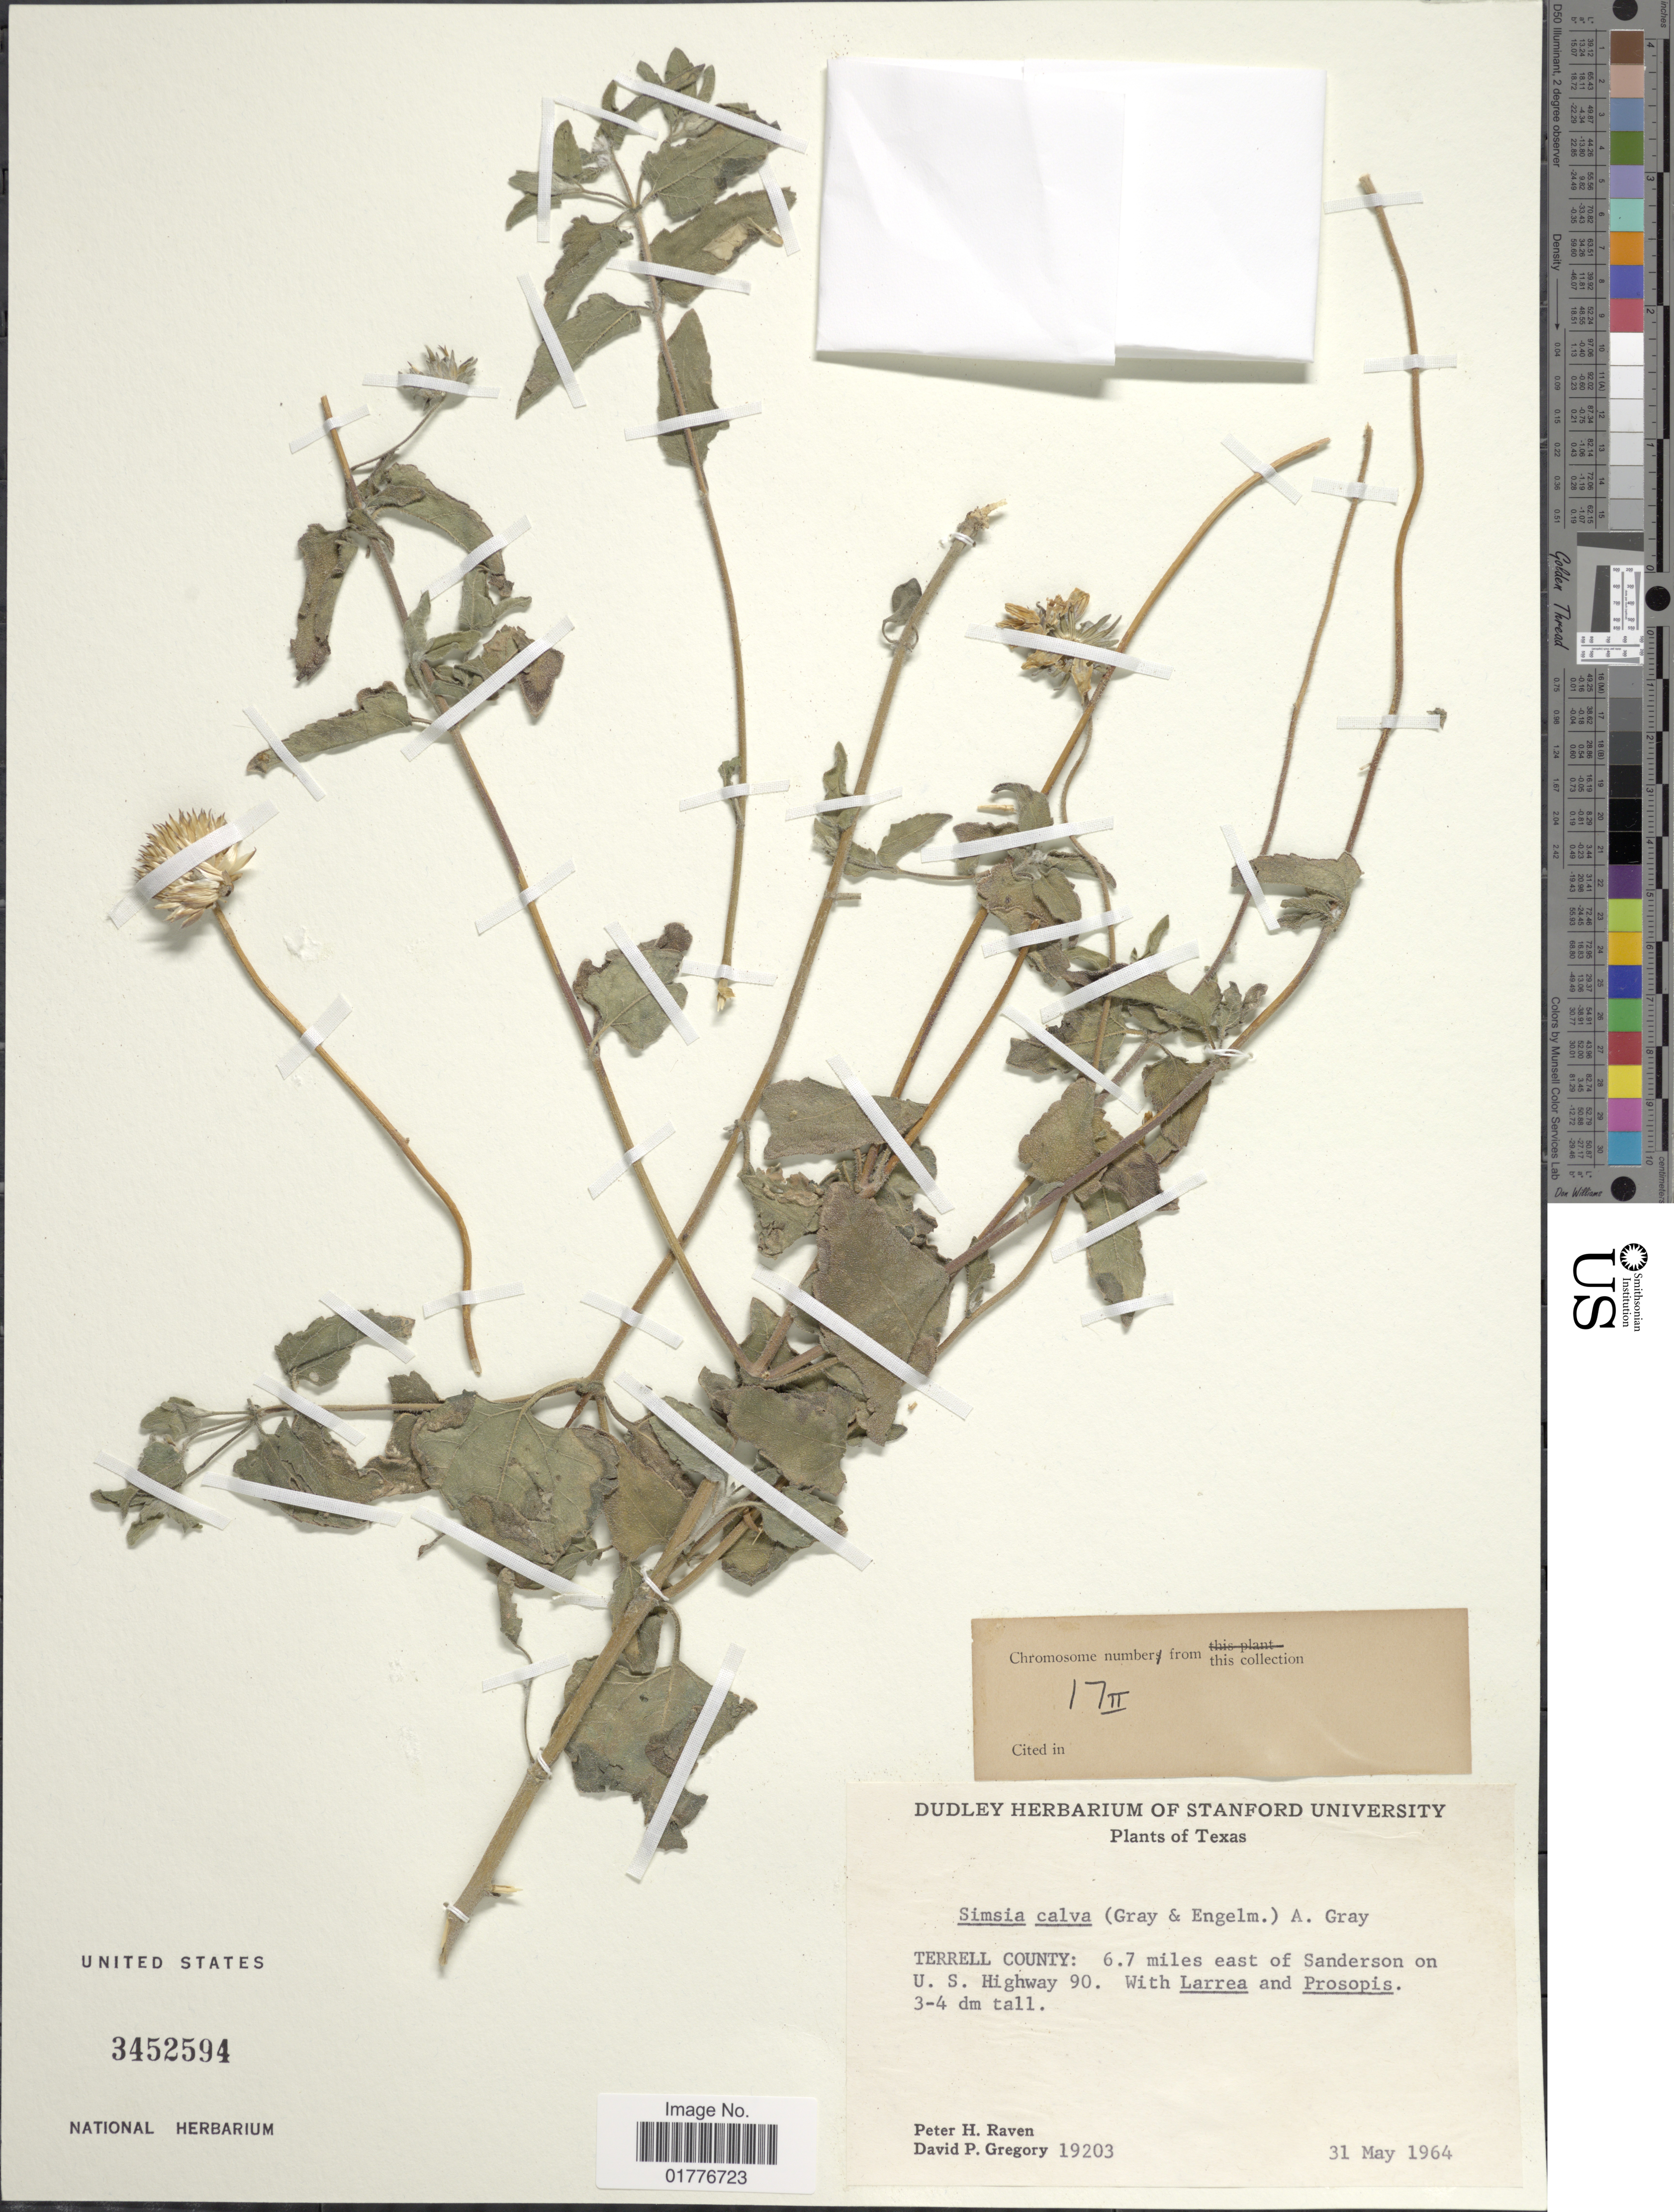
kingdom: Plantae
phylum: Tracheophyta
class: Magnoliopsida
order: Asterales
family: Asteraceae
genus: Simsia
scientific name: Simsia calva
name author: A. Gray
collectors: P. Raven & D. Gregory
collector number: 19203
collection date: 1964-05-31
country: United States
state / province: Texas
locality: Terrell County: 6.7 miles east of Sanderson on U.S. Highway 90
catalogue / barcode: US 3452594